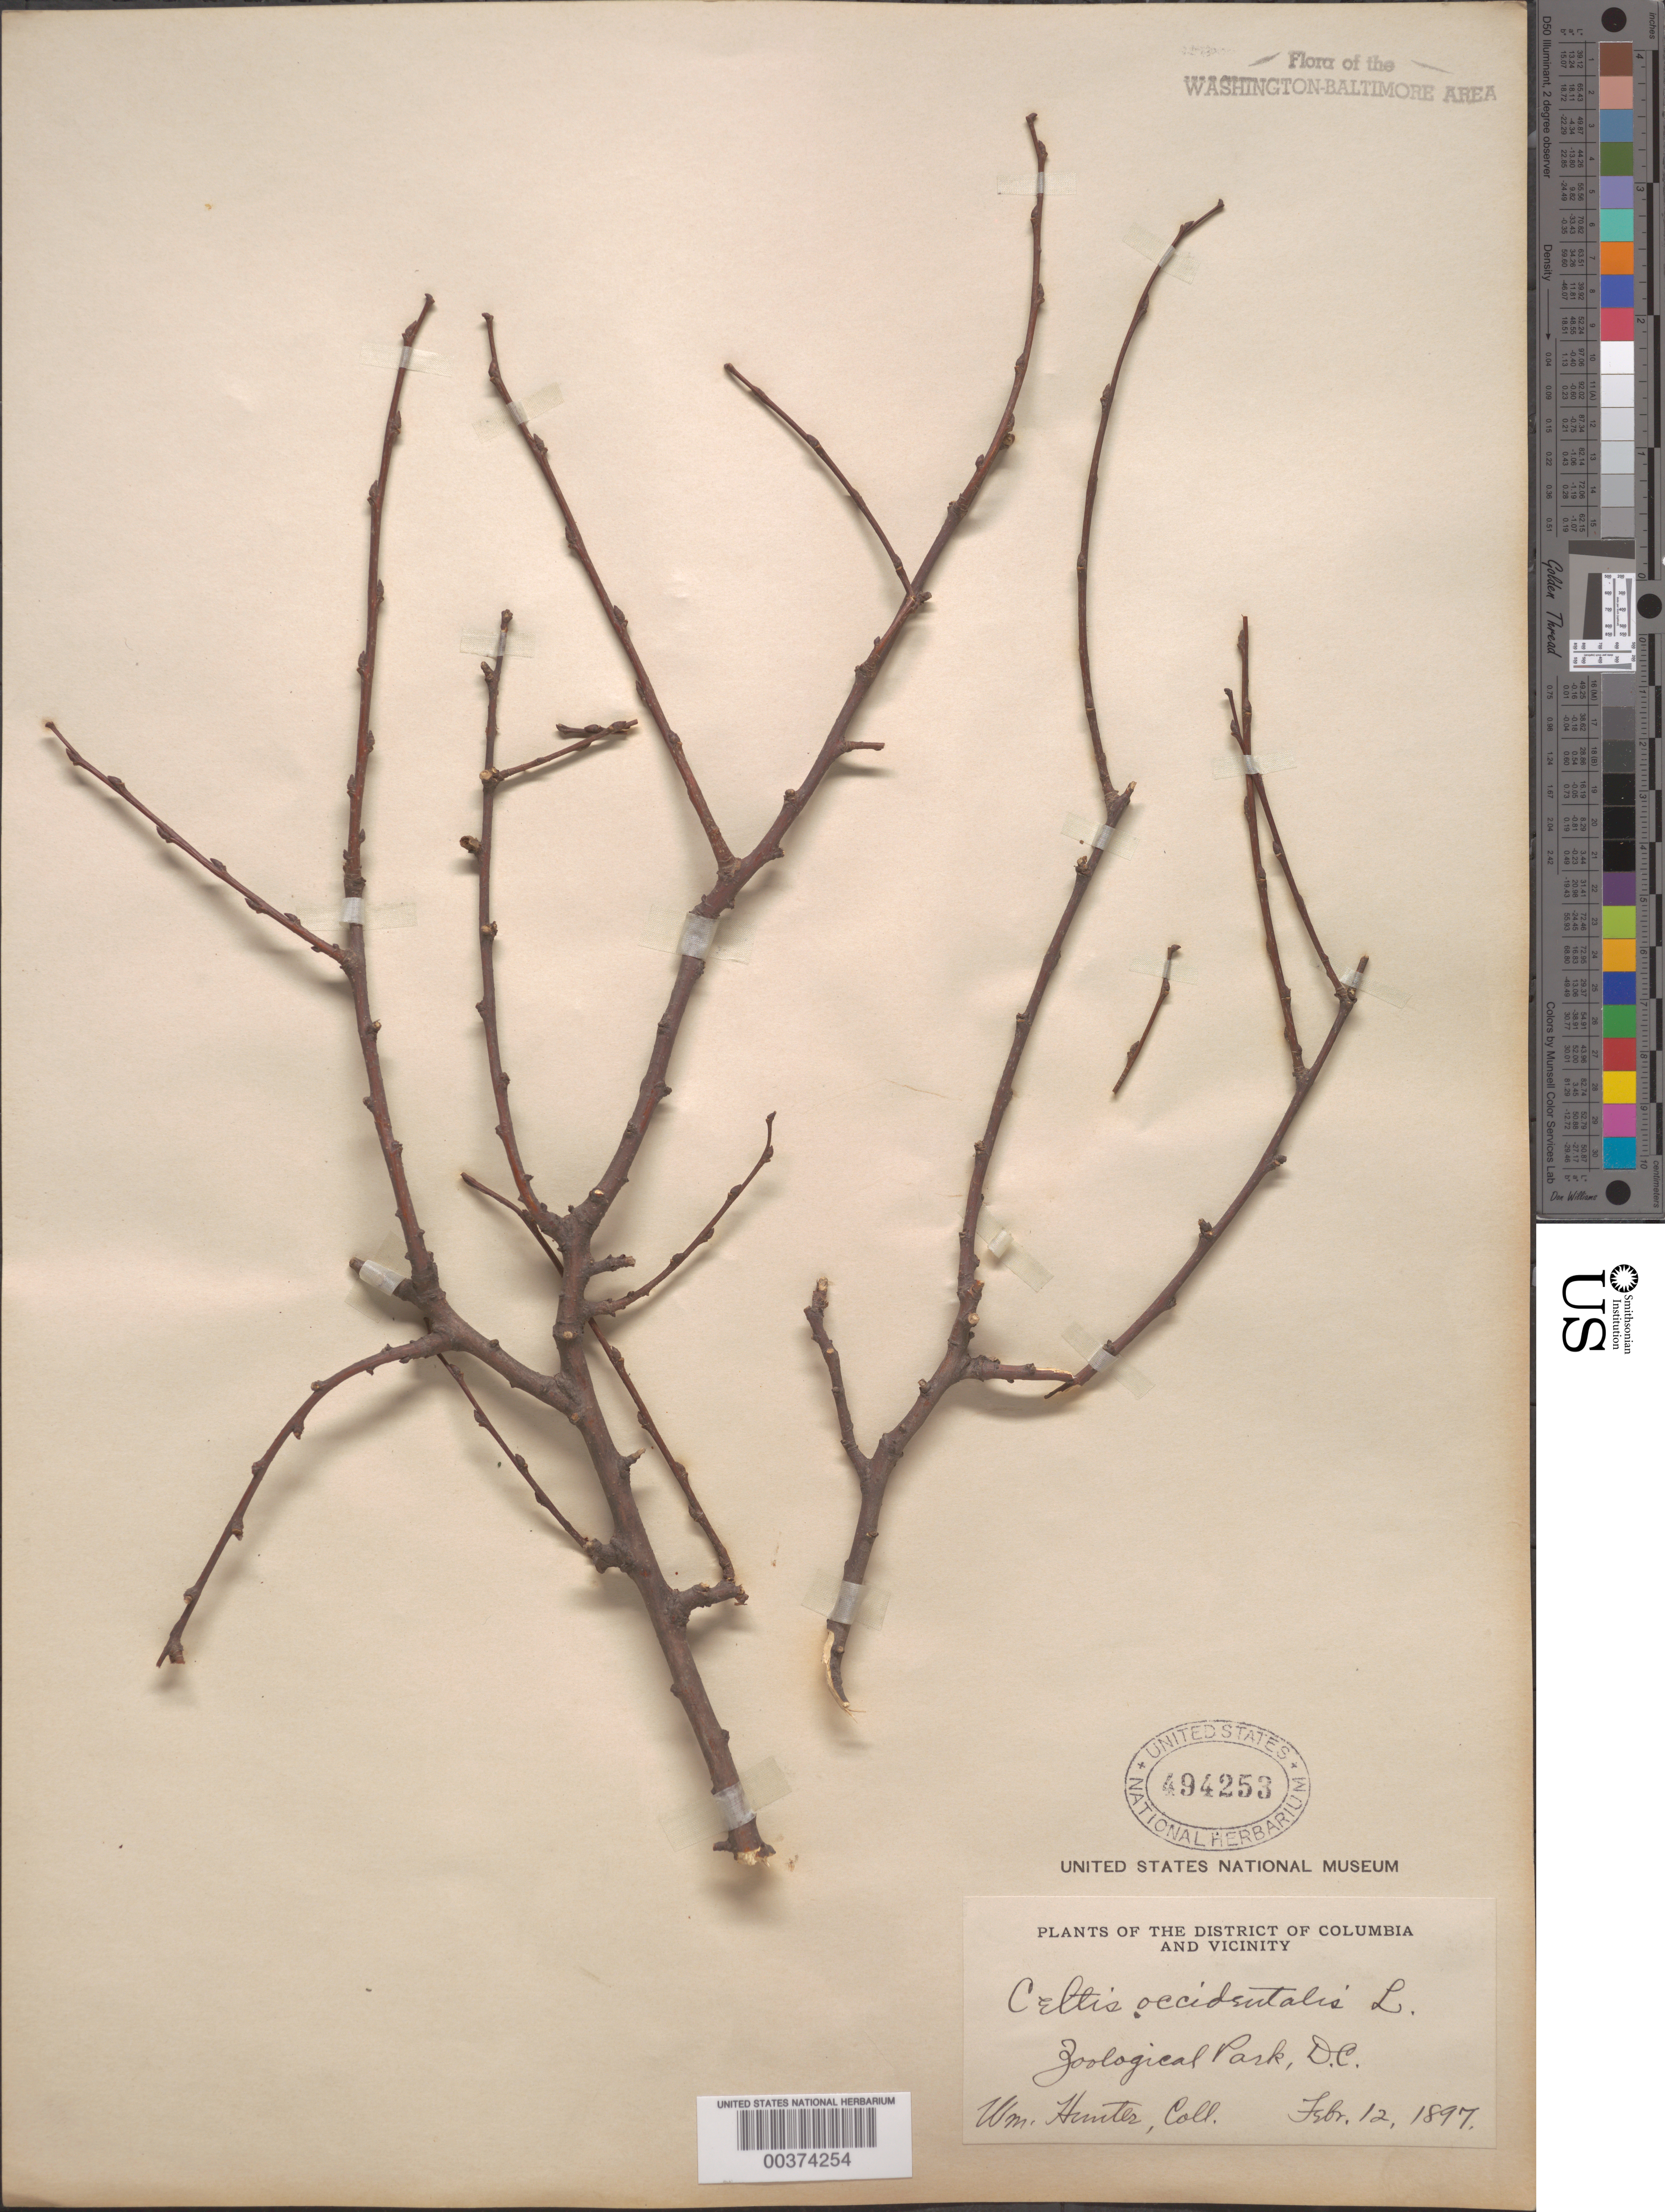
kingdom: Plantae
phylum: Tracheophyta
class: Magnoliopsida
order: Rosales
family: Cannabaceae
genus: Celtis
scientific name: Celtis occidentalis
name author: L.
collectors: W. Hunter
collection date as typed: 12 Feb 1897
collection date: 1897-02-12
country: United States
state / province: District of Columbia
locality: Zoological Park Rock Creek Park and vicinity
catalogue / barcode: US 494253